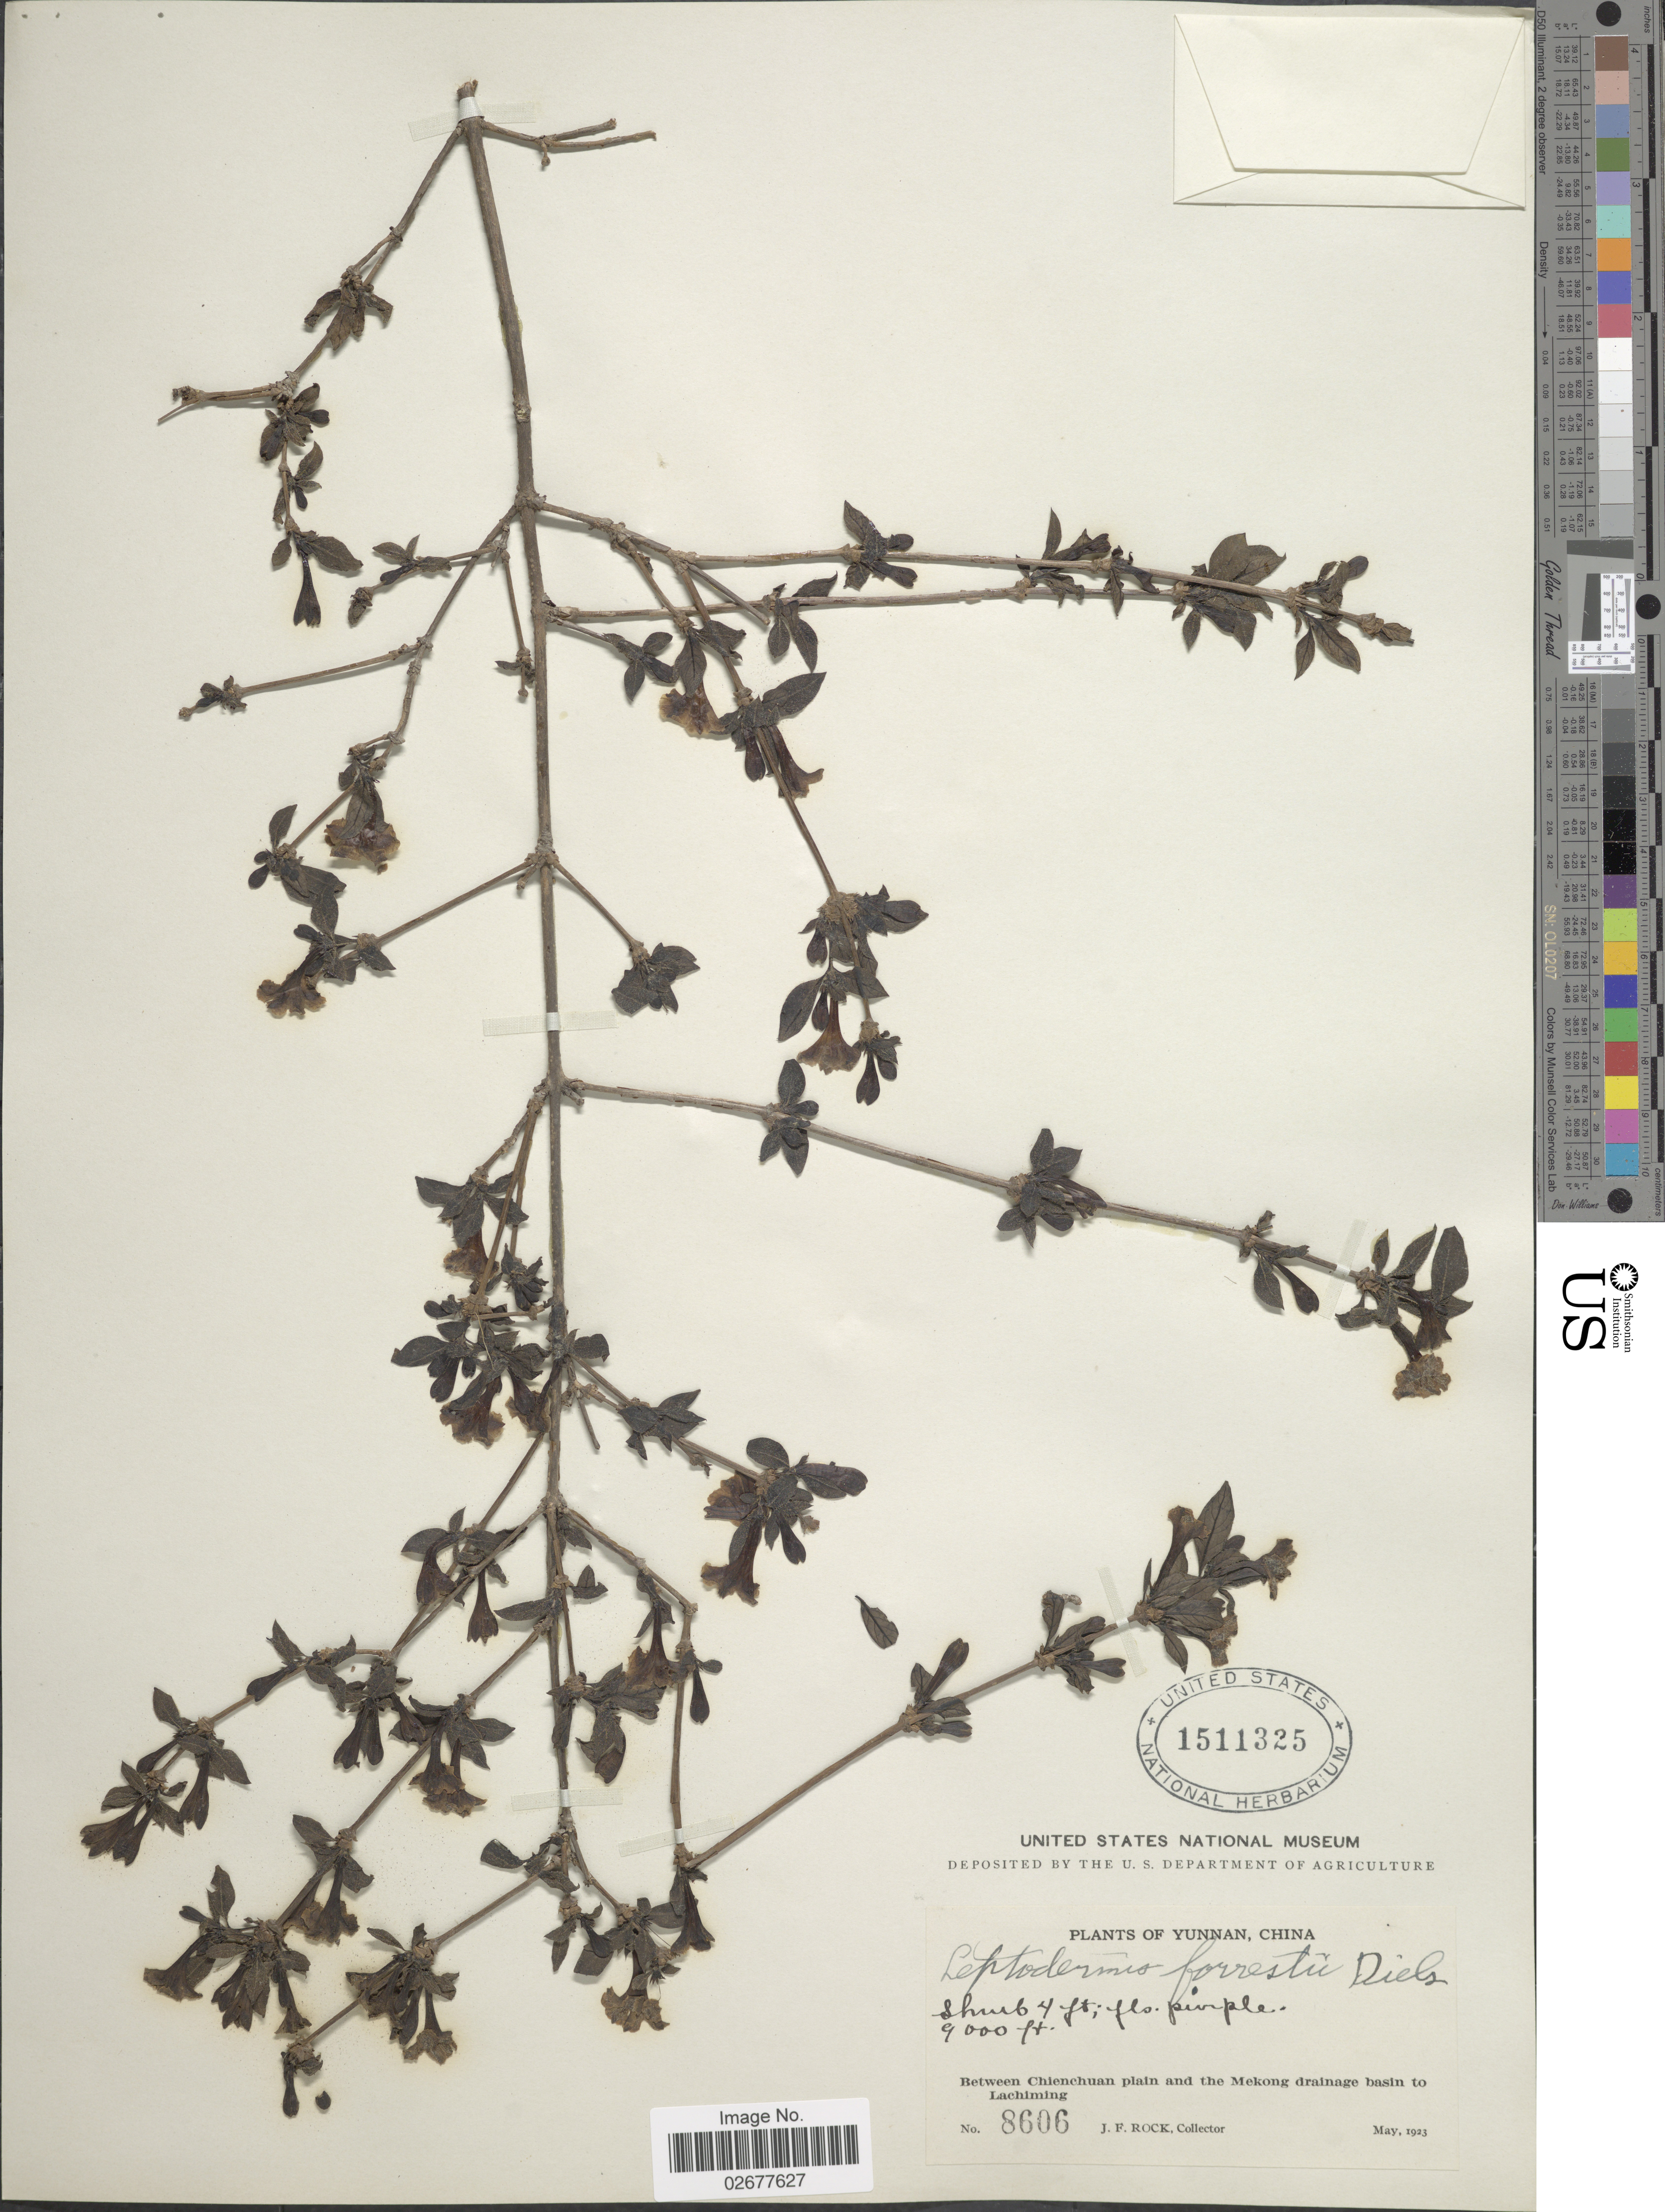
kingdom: Plantae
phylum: Tracheophyta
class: Magnoliopsida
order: Gentianales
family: Rubiaceae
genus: Leptodermis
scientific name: Leptodermis forrestii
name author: Diels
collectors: J. Rock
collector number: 8606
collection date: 1923-05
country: China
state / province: Yunnan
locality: Between Chienchuan plain and the Mekong drainage basin to Lachiming.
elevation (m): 2743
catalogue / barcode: US 1511325